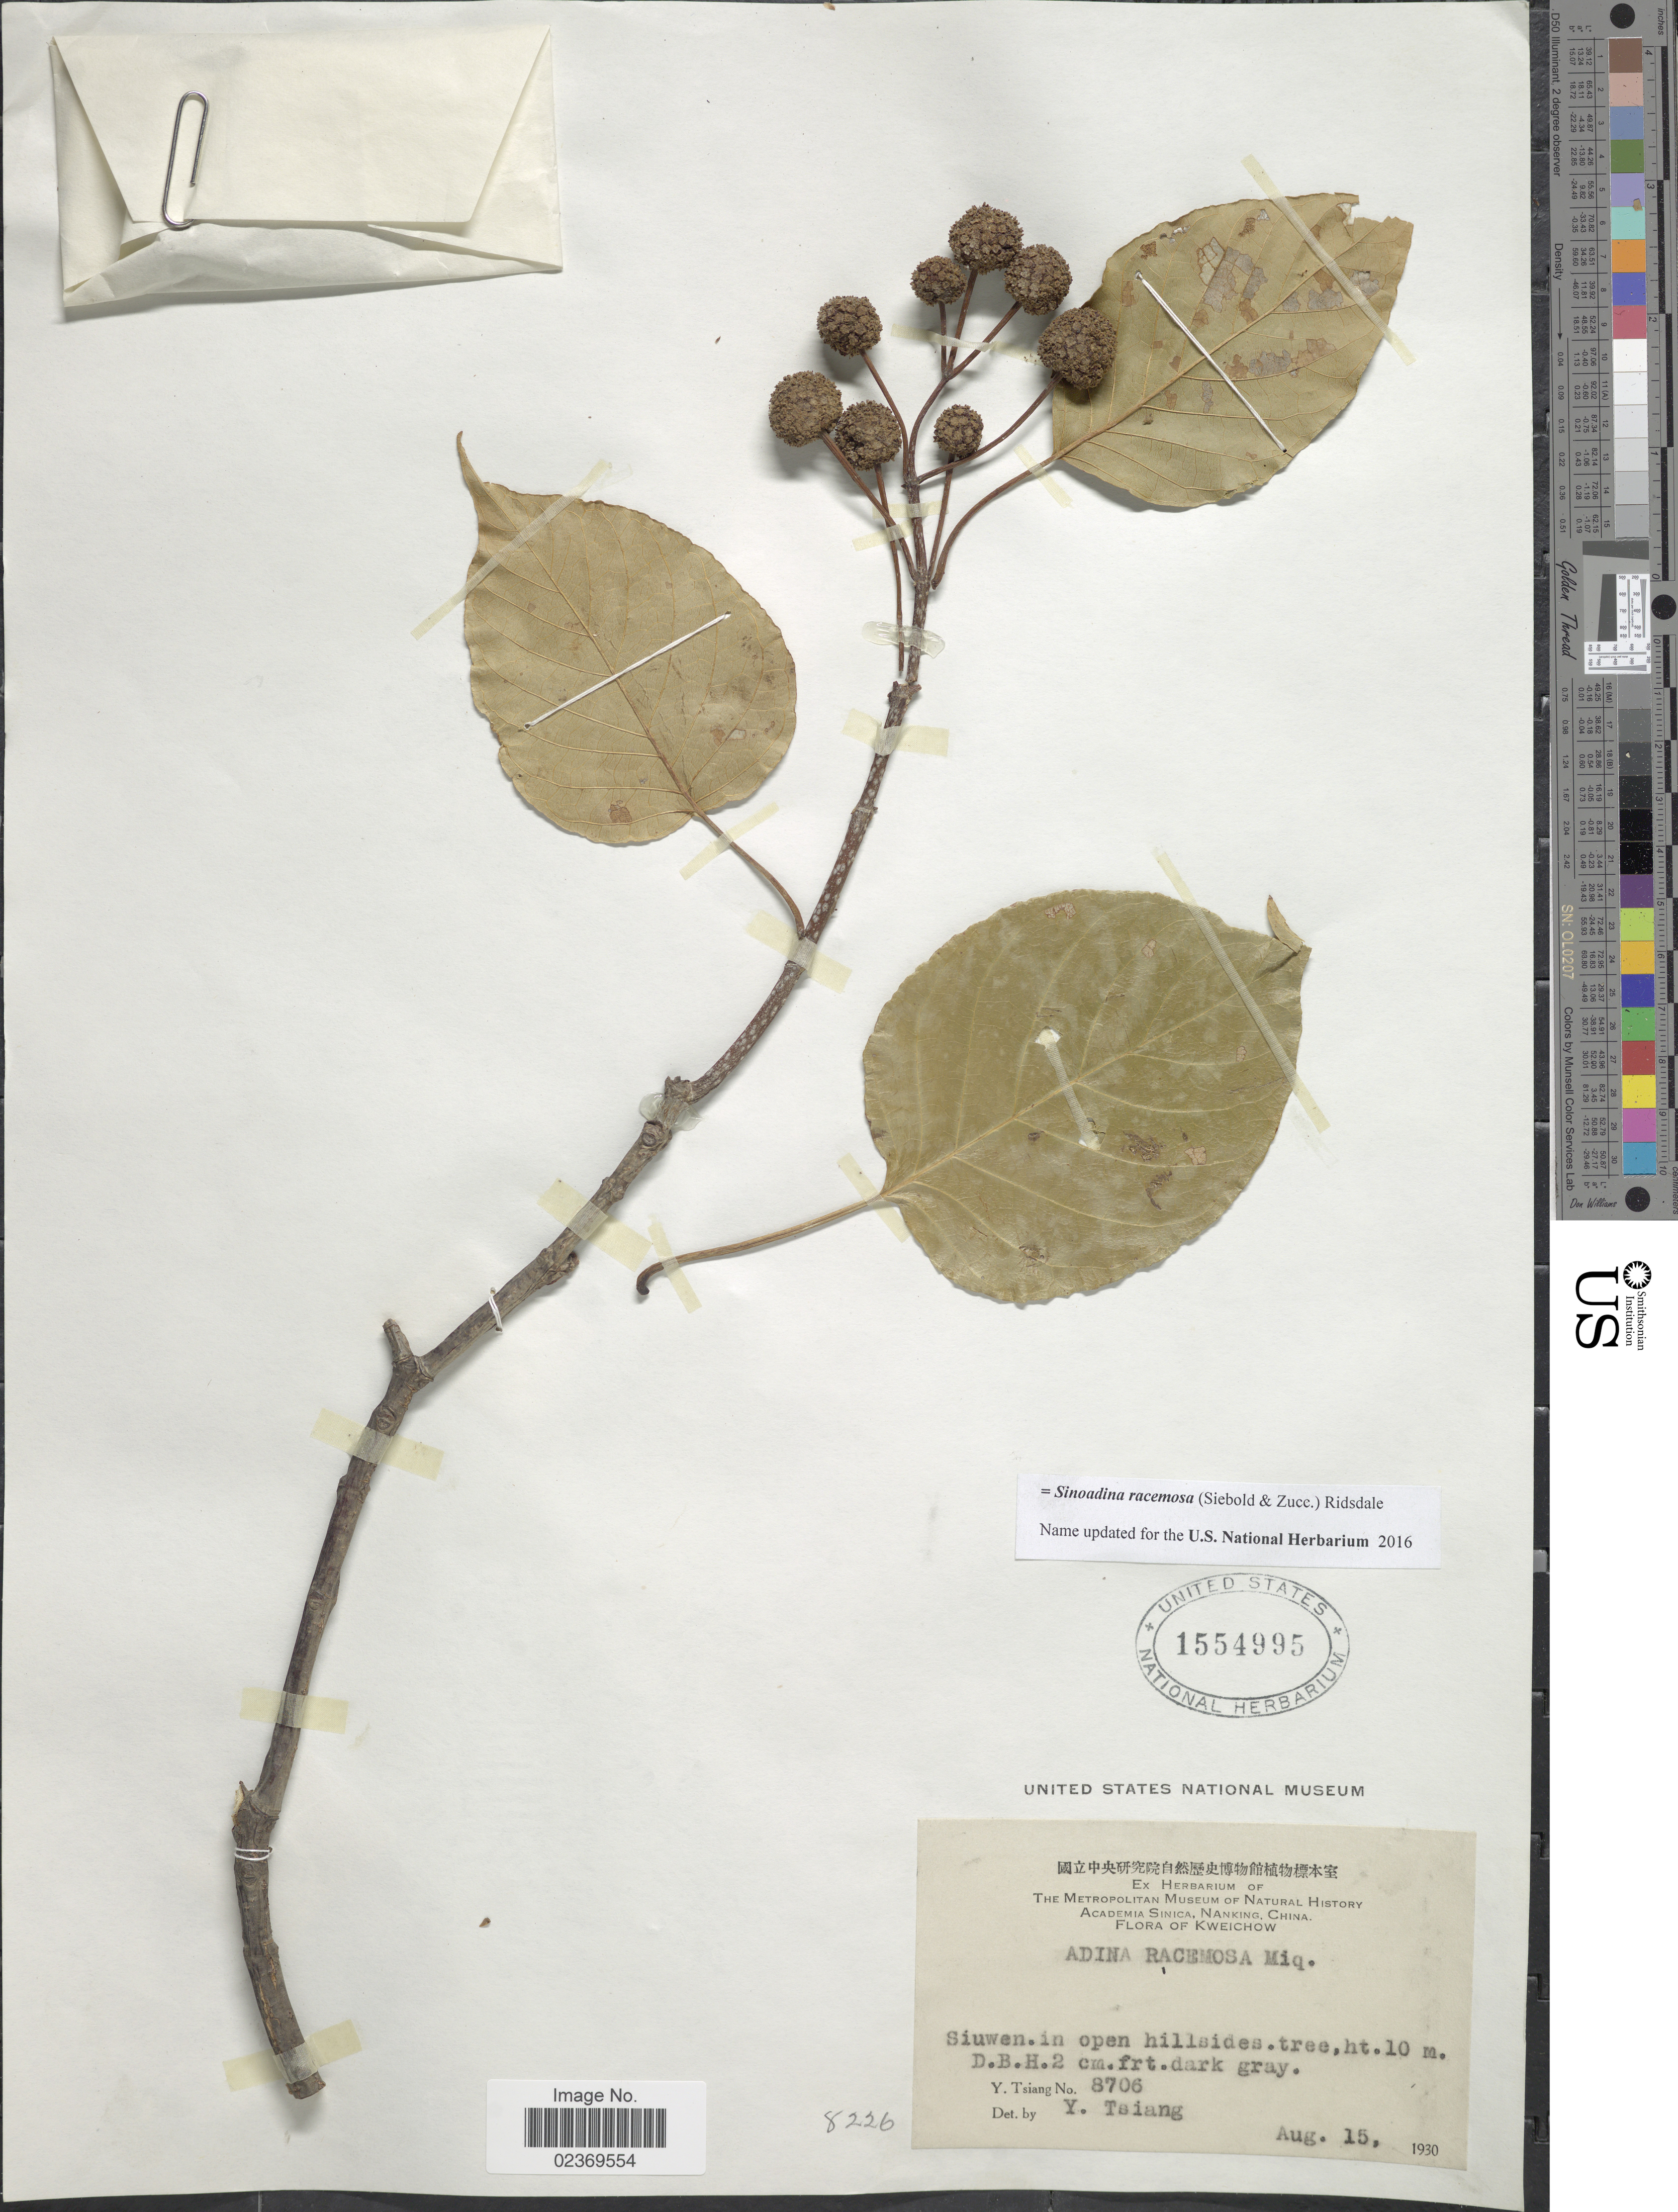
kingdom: Plantae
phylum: Tracheophyta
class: Magnoliopsida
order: Gentianales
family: Rubiaceae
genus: Sinoadina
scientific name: Sinoadina racemosa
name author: (Siebold & Zucc.) Risdale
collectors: Y. Tsiang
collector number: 8706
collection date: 1930-08-15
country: China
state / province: Guizhou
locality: Kweichow, Siuwen, in open hillsides.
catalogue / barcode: US 1554995